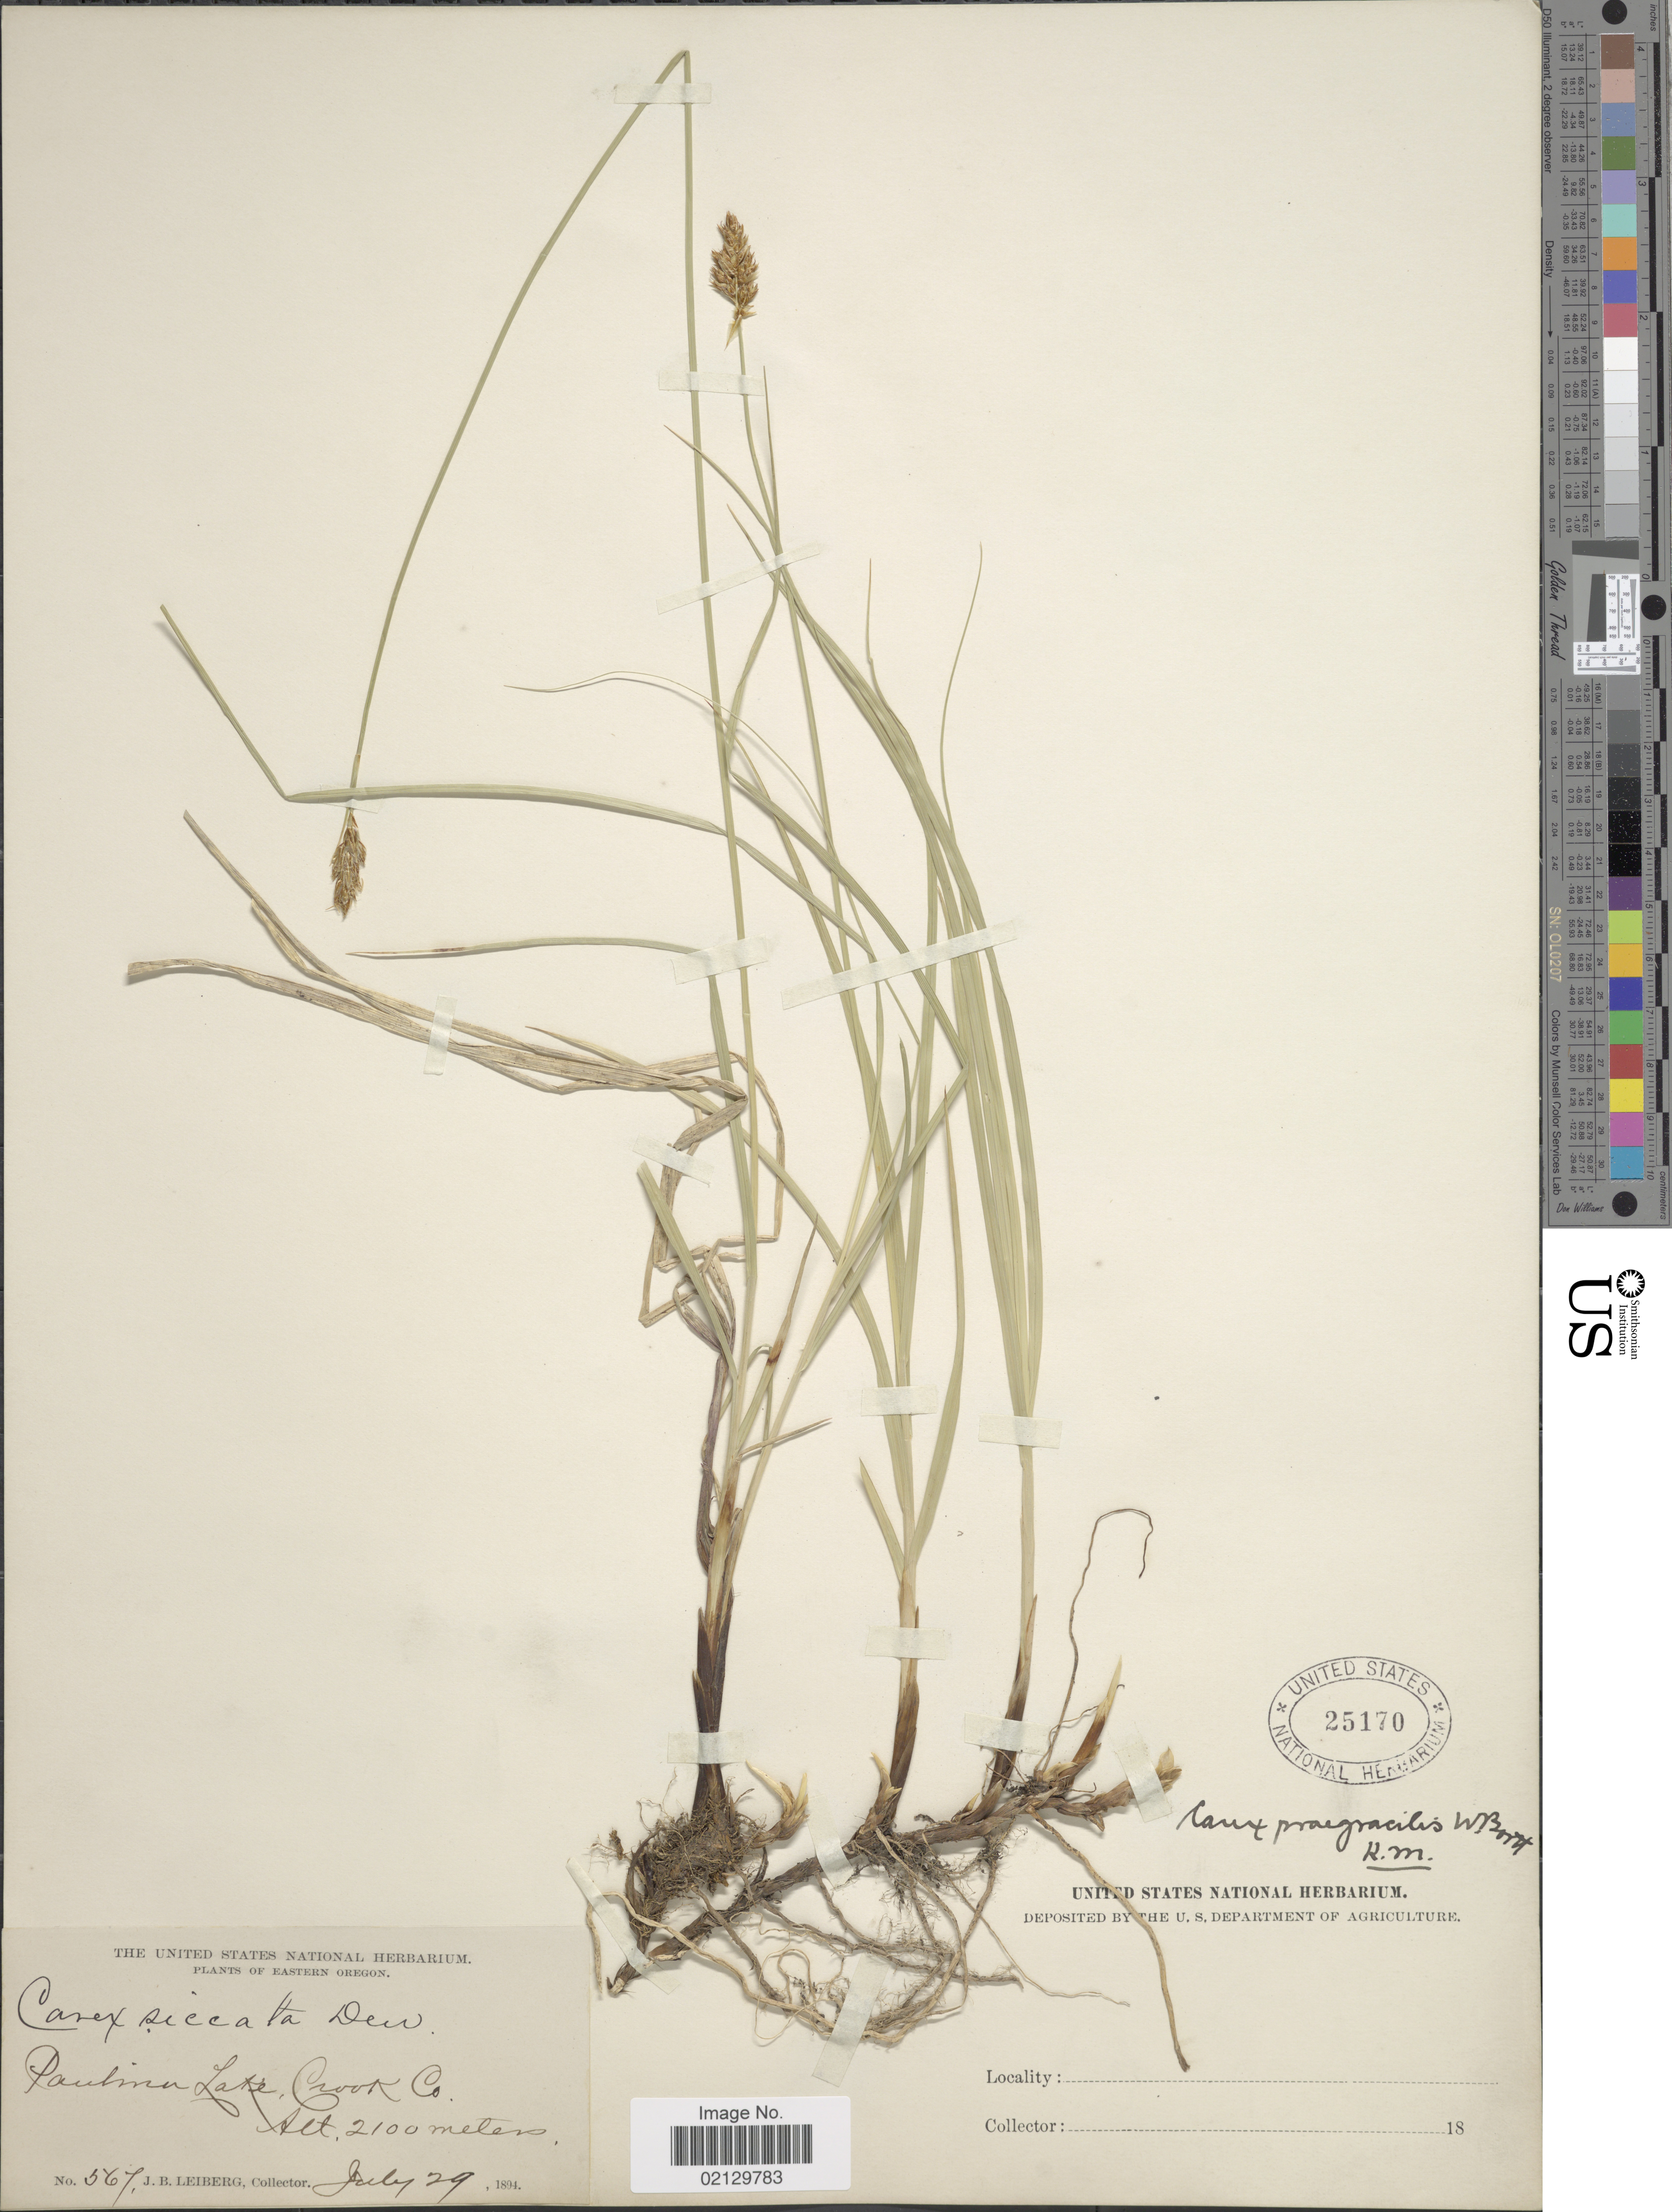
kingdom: Plantae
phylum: Tracheophyta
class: Liliopsida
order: Poales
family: Cyperaceae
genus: Carex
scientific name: Carex praegracilis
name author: W. Boott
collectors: J. B. Leiberg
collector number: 567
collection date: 1894-07-29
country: United States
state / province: Oregon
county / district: Crook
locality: Eastern Oregon, Paulina Lake, Crook Co.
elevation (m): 2100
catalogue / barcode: US 25170